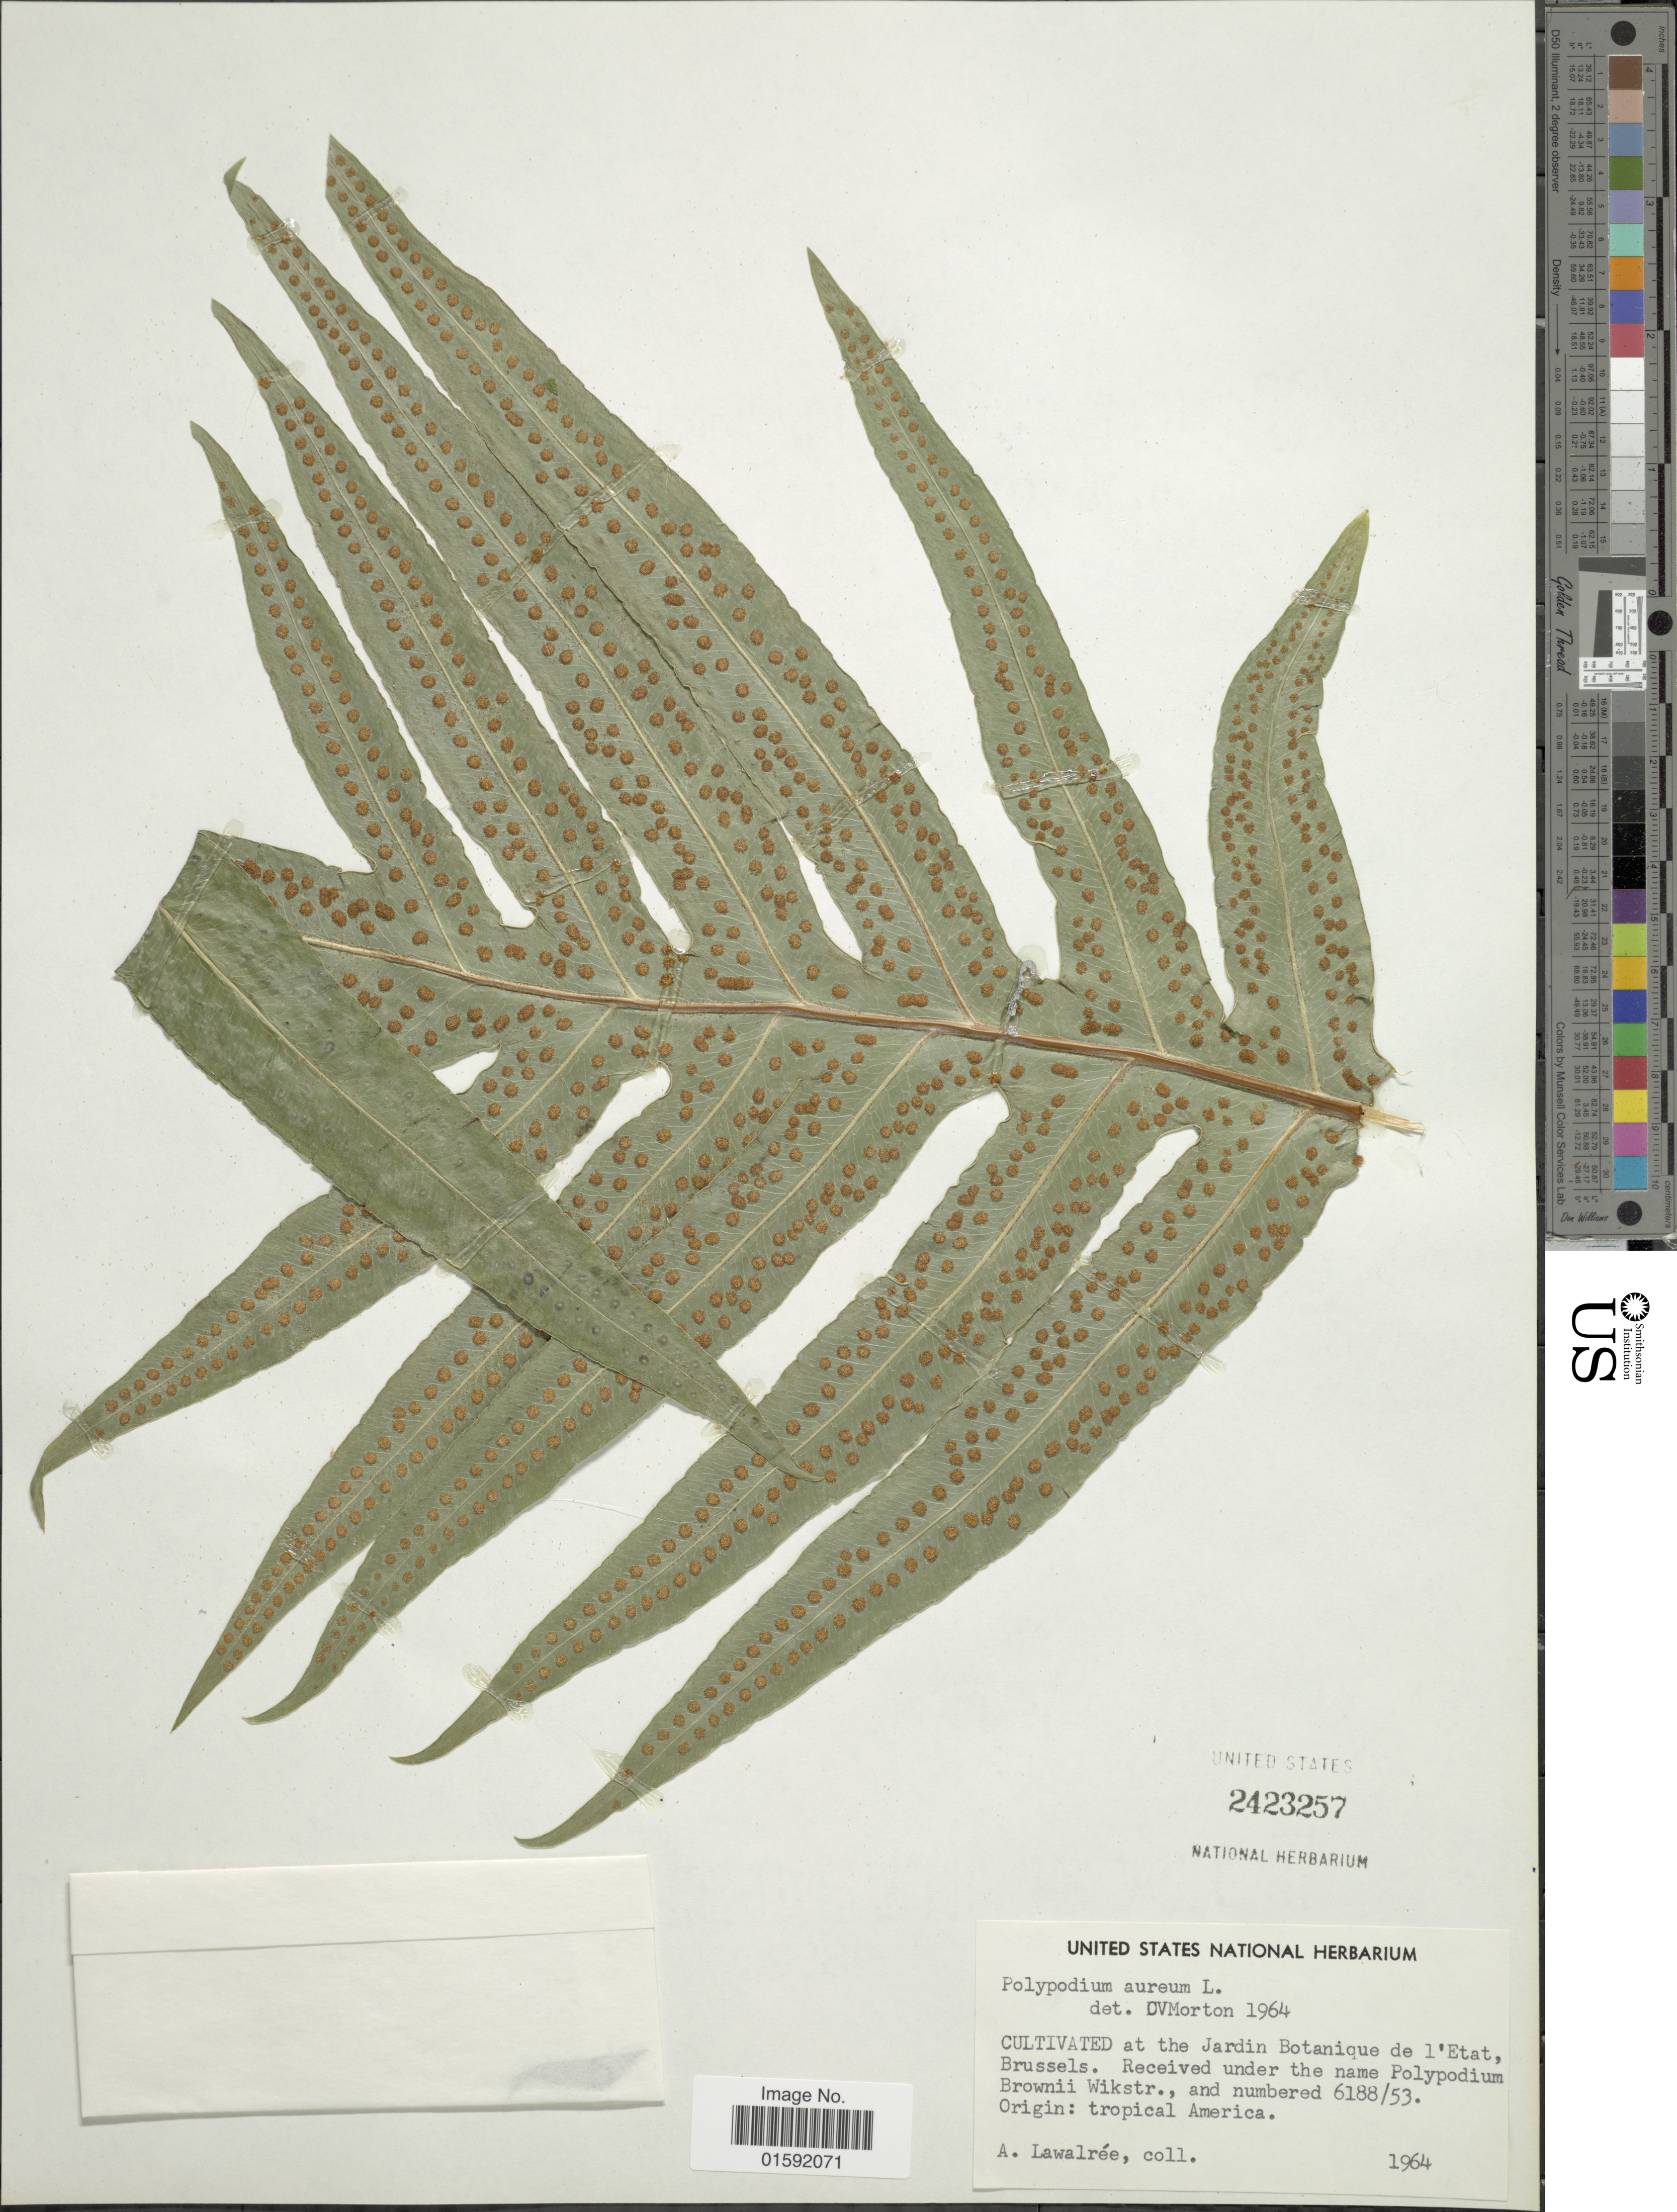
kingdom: Plantae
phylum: Tracheophyta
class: Polypodiopsida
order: Polypodiales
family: Polypodiaceae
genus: Phlebodium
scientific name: Phlebodium aureum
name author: (L.) J. Sm.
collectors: A. G. Lawalrée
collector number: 6188/53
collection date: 1964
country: Belgium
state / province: Brussels, Capital District of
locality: At the Jardin Botanique de I'Etat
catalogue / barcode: US 2423257